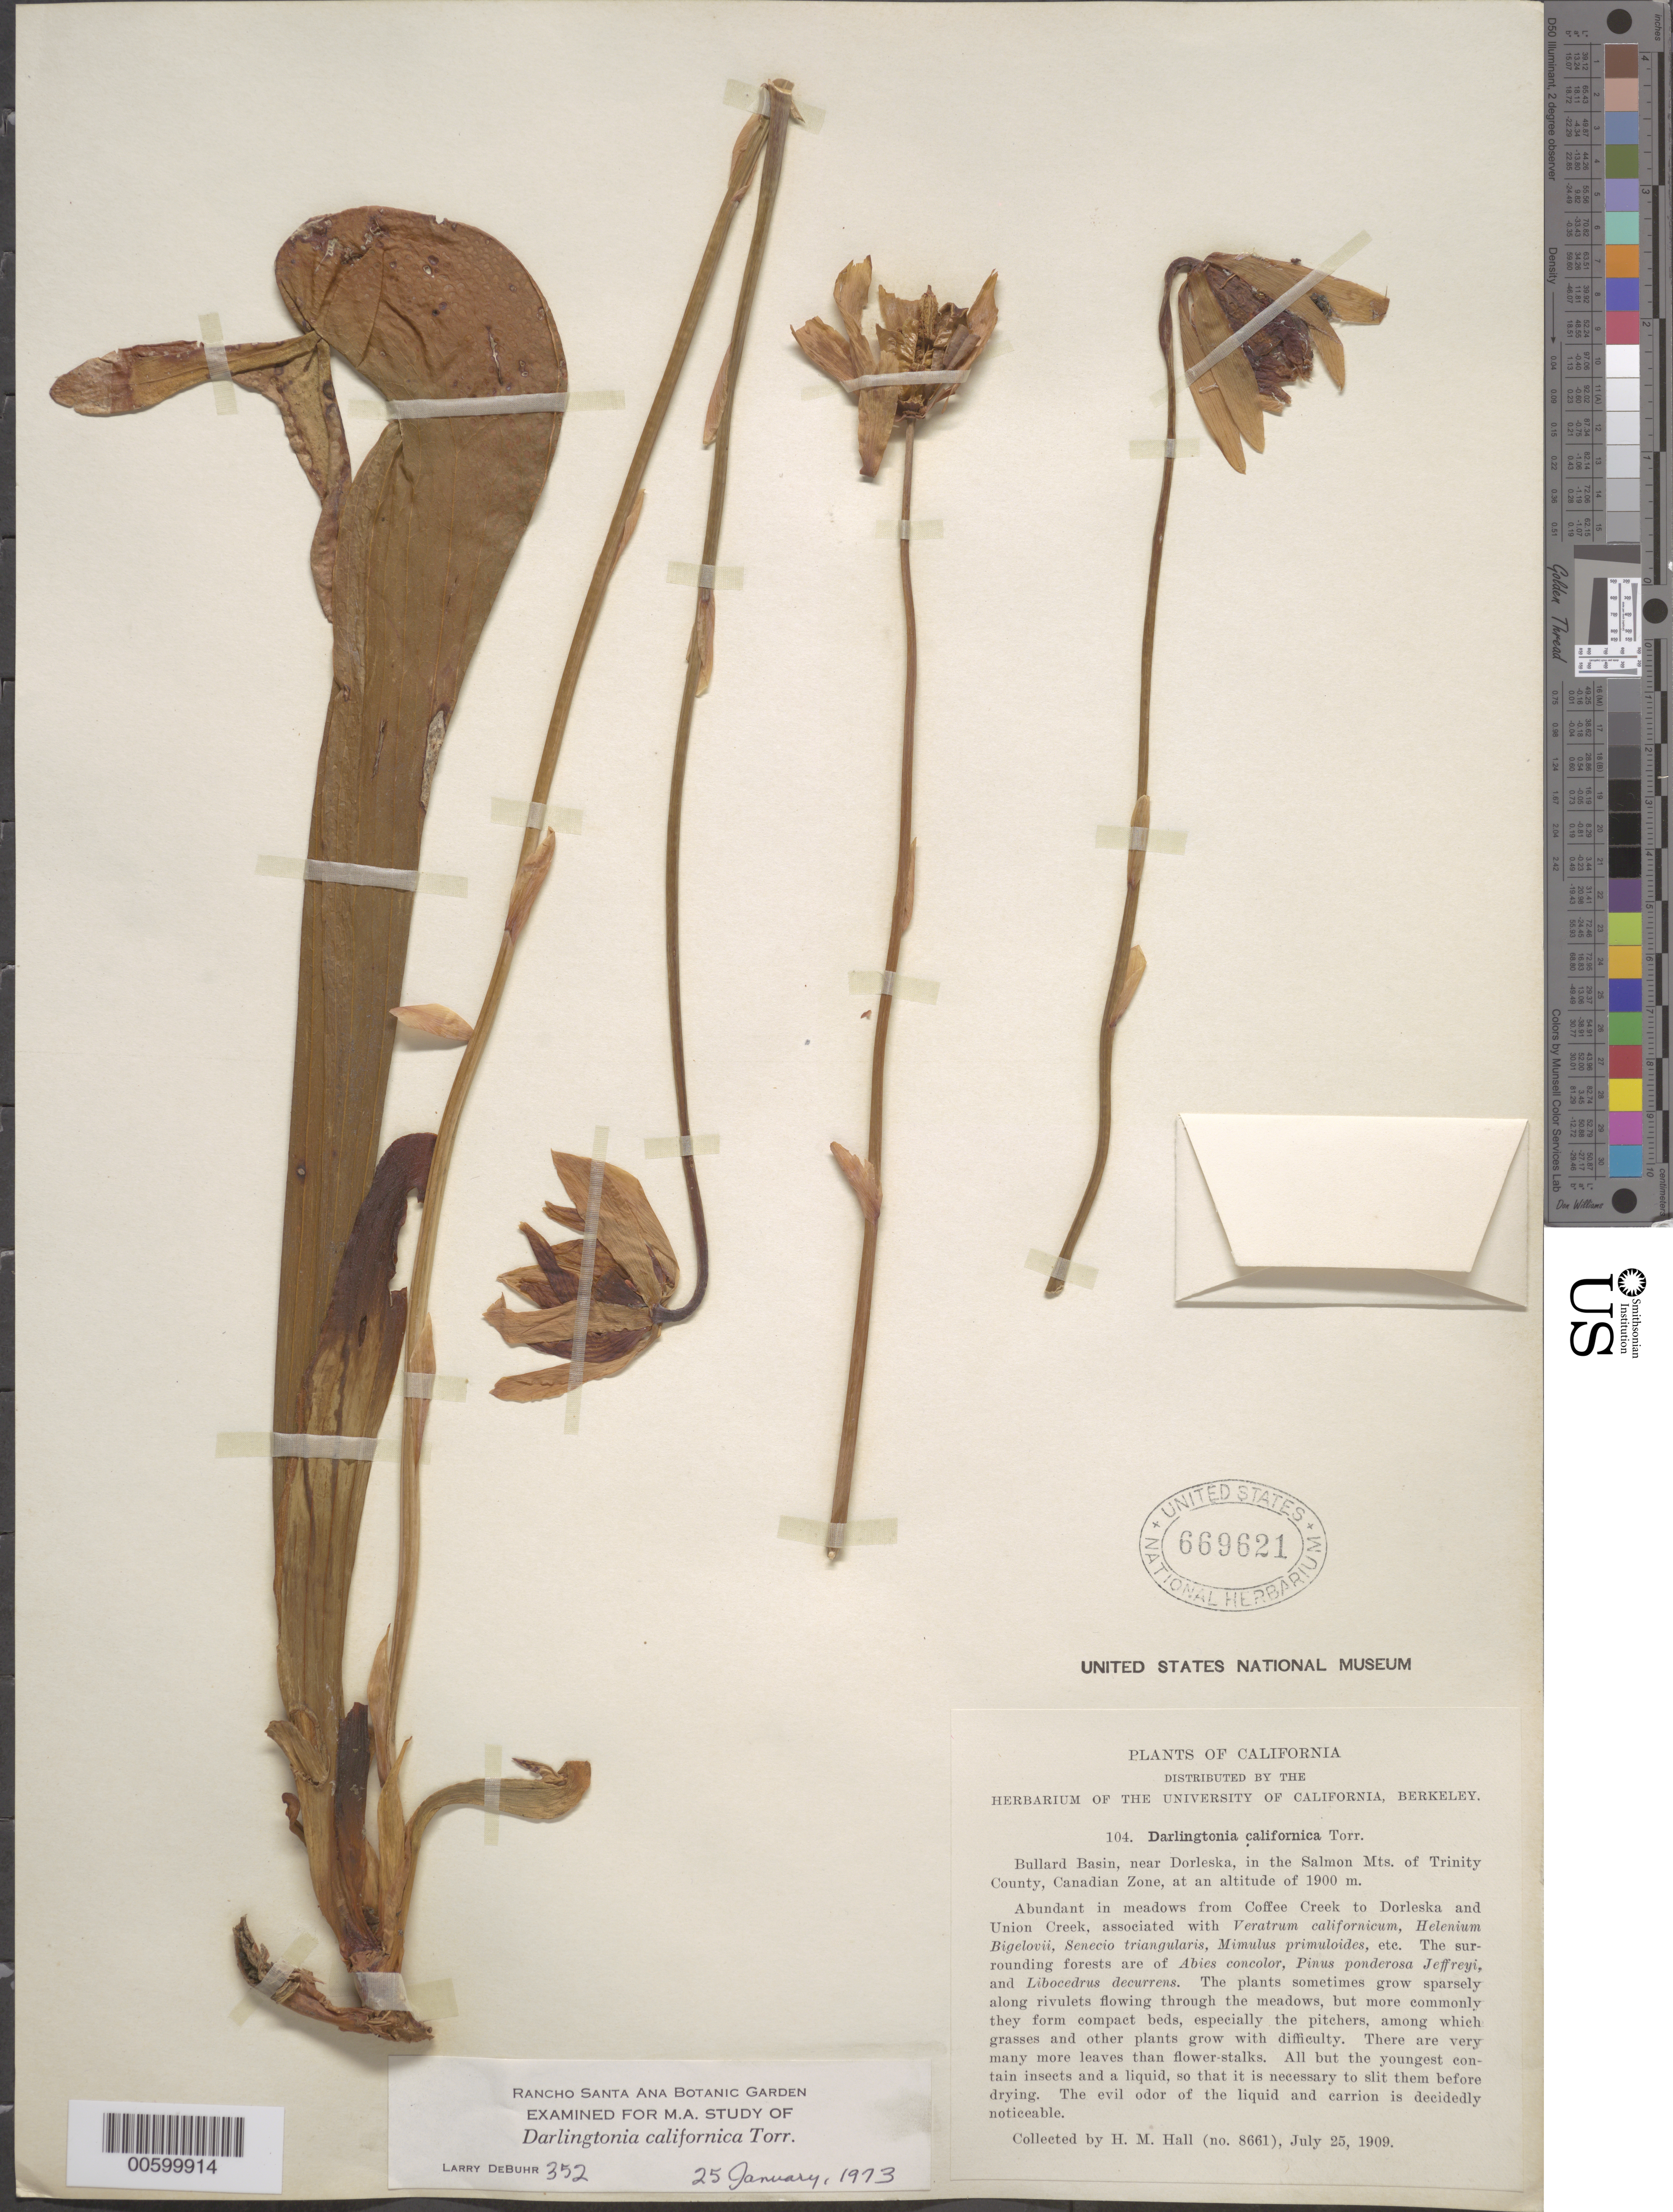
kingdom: Plantae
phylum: Tracheophyta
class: Magnoliopsida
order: Ericales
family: Sarraceniaceae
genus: Darlingtonia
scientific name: Darlingtonia californica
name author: Torr.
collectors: H. M. Hall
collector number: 8661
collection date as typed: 25 Jul 1909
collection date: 1909-07-25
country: United States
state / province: California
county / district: Trinity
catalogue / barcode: US 669621